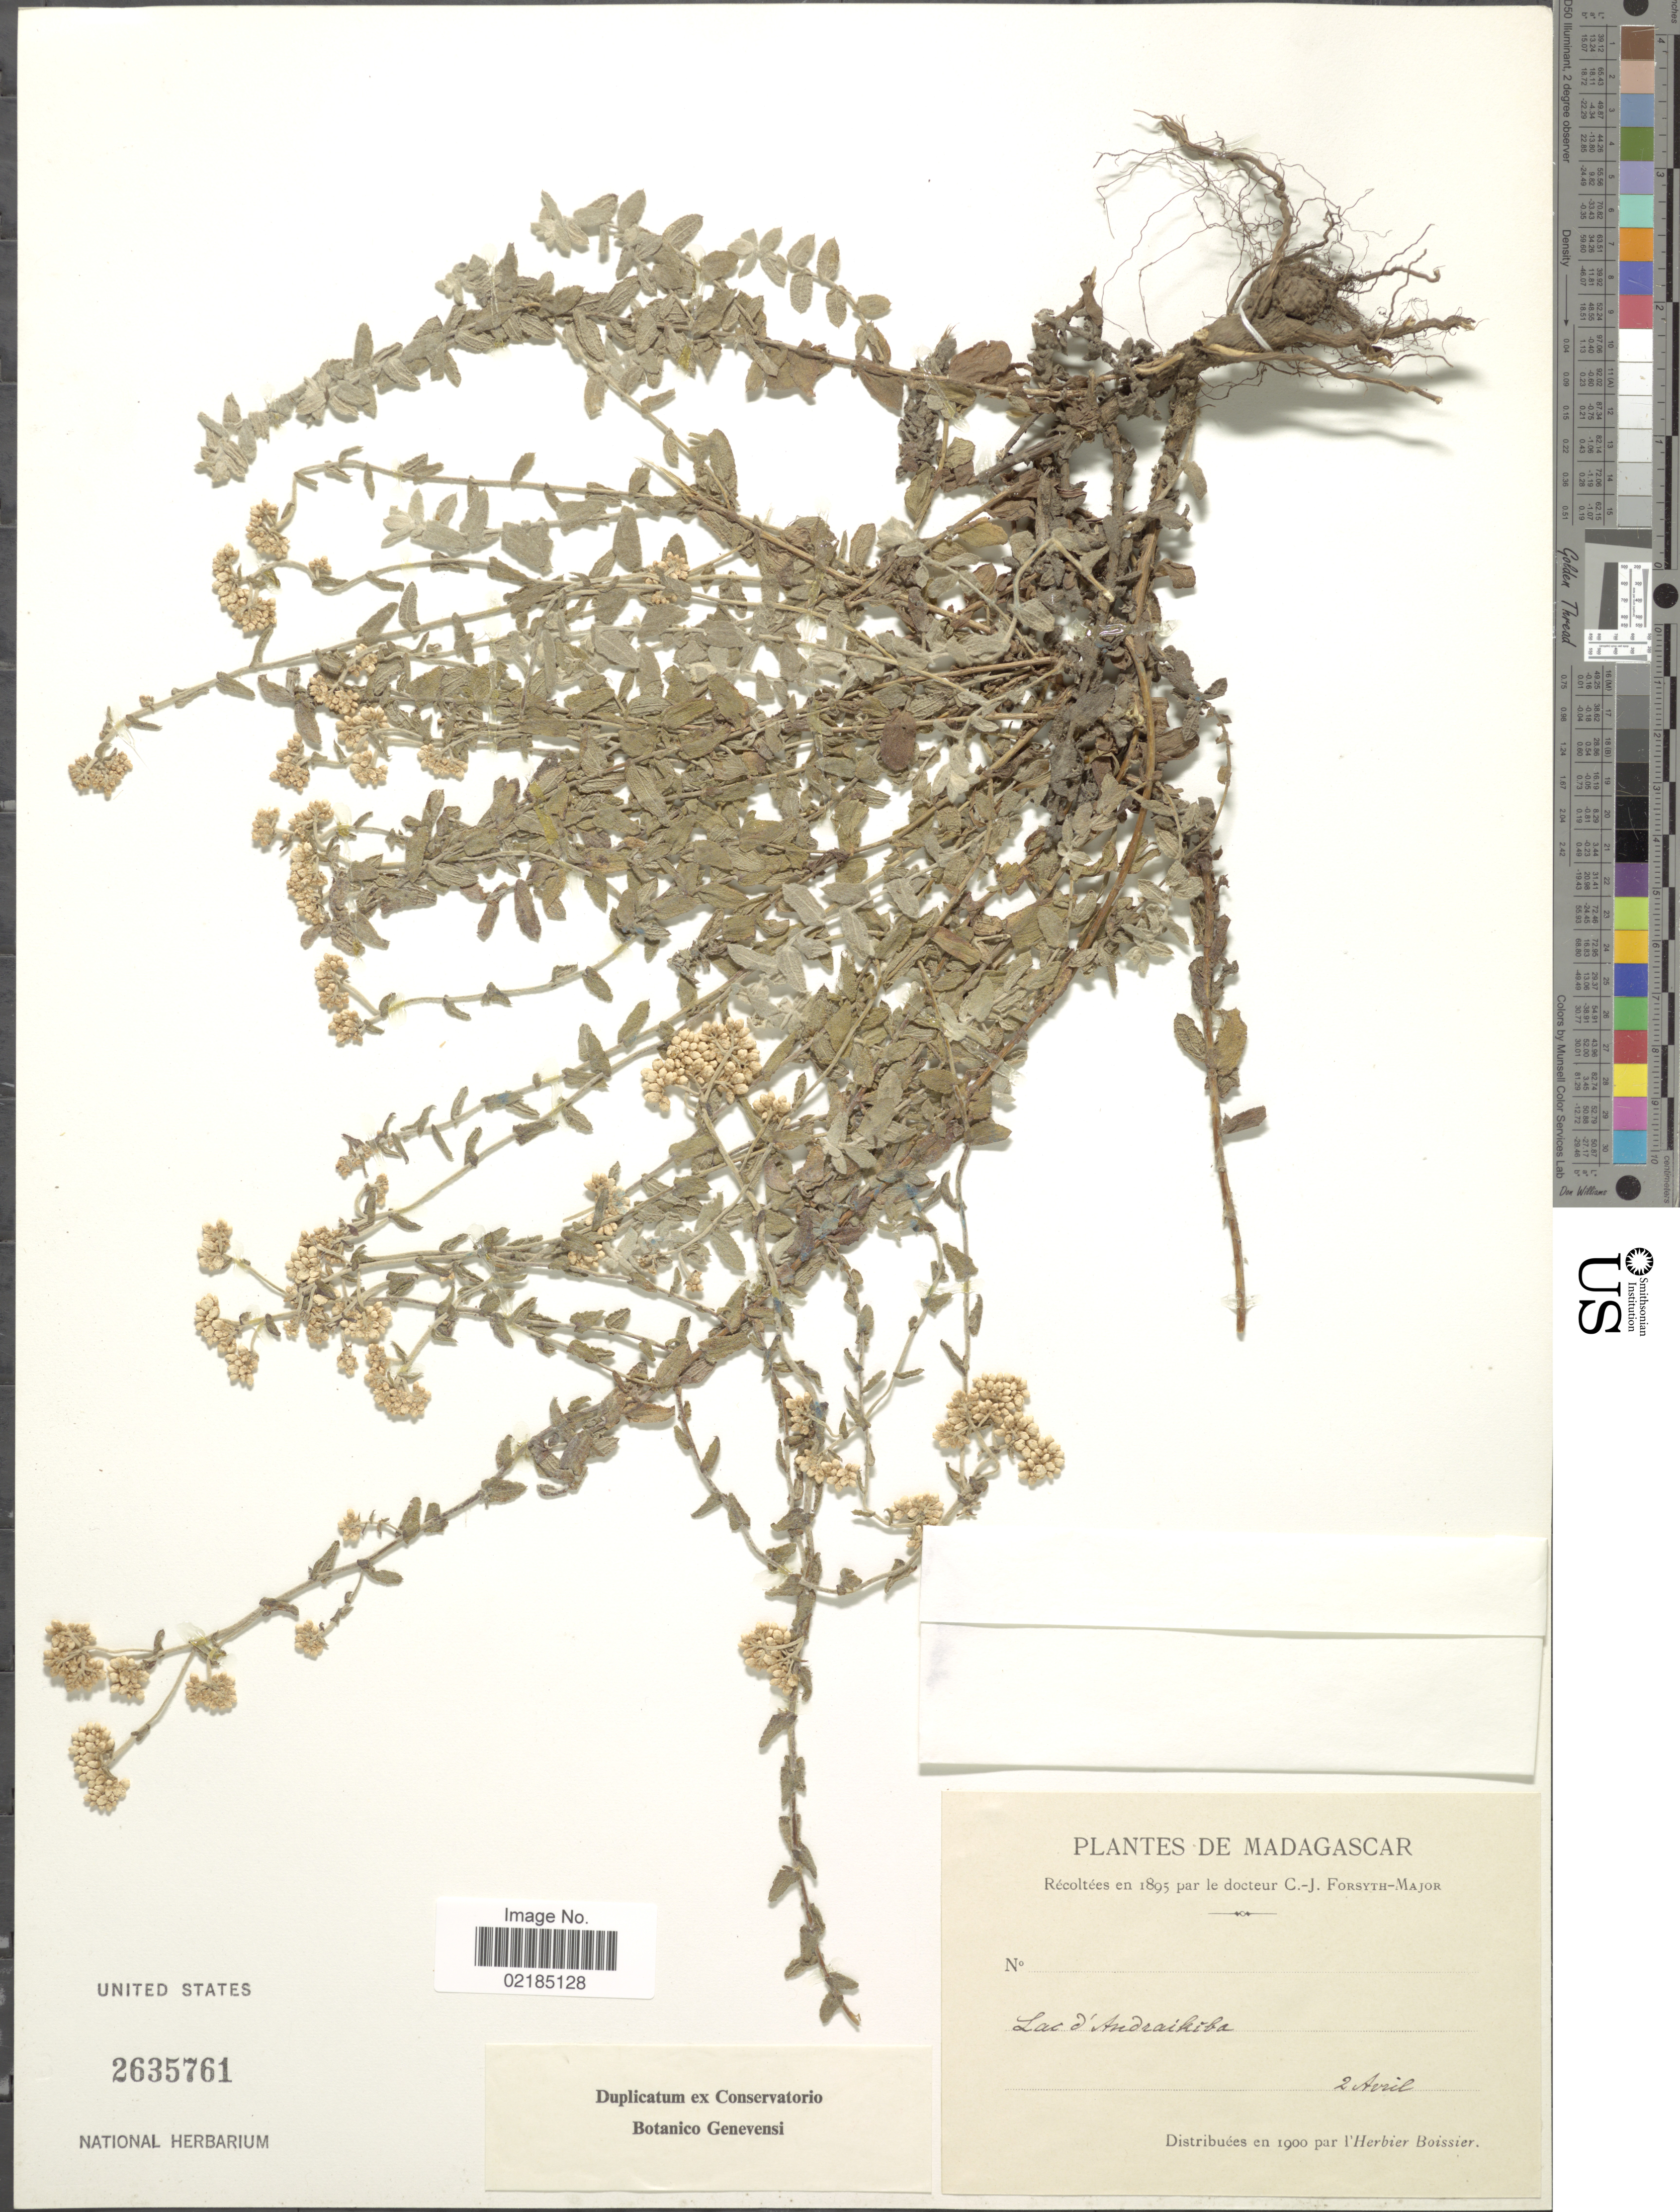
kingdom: Plantae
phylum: Tracheophyta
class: Magnoliopsida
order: Asterales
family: Asteraceae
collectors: C. Forsyth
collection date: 1895-04-02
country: Madagascar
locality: Lac d'Andraikiba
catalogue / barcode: US 2635761